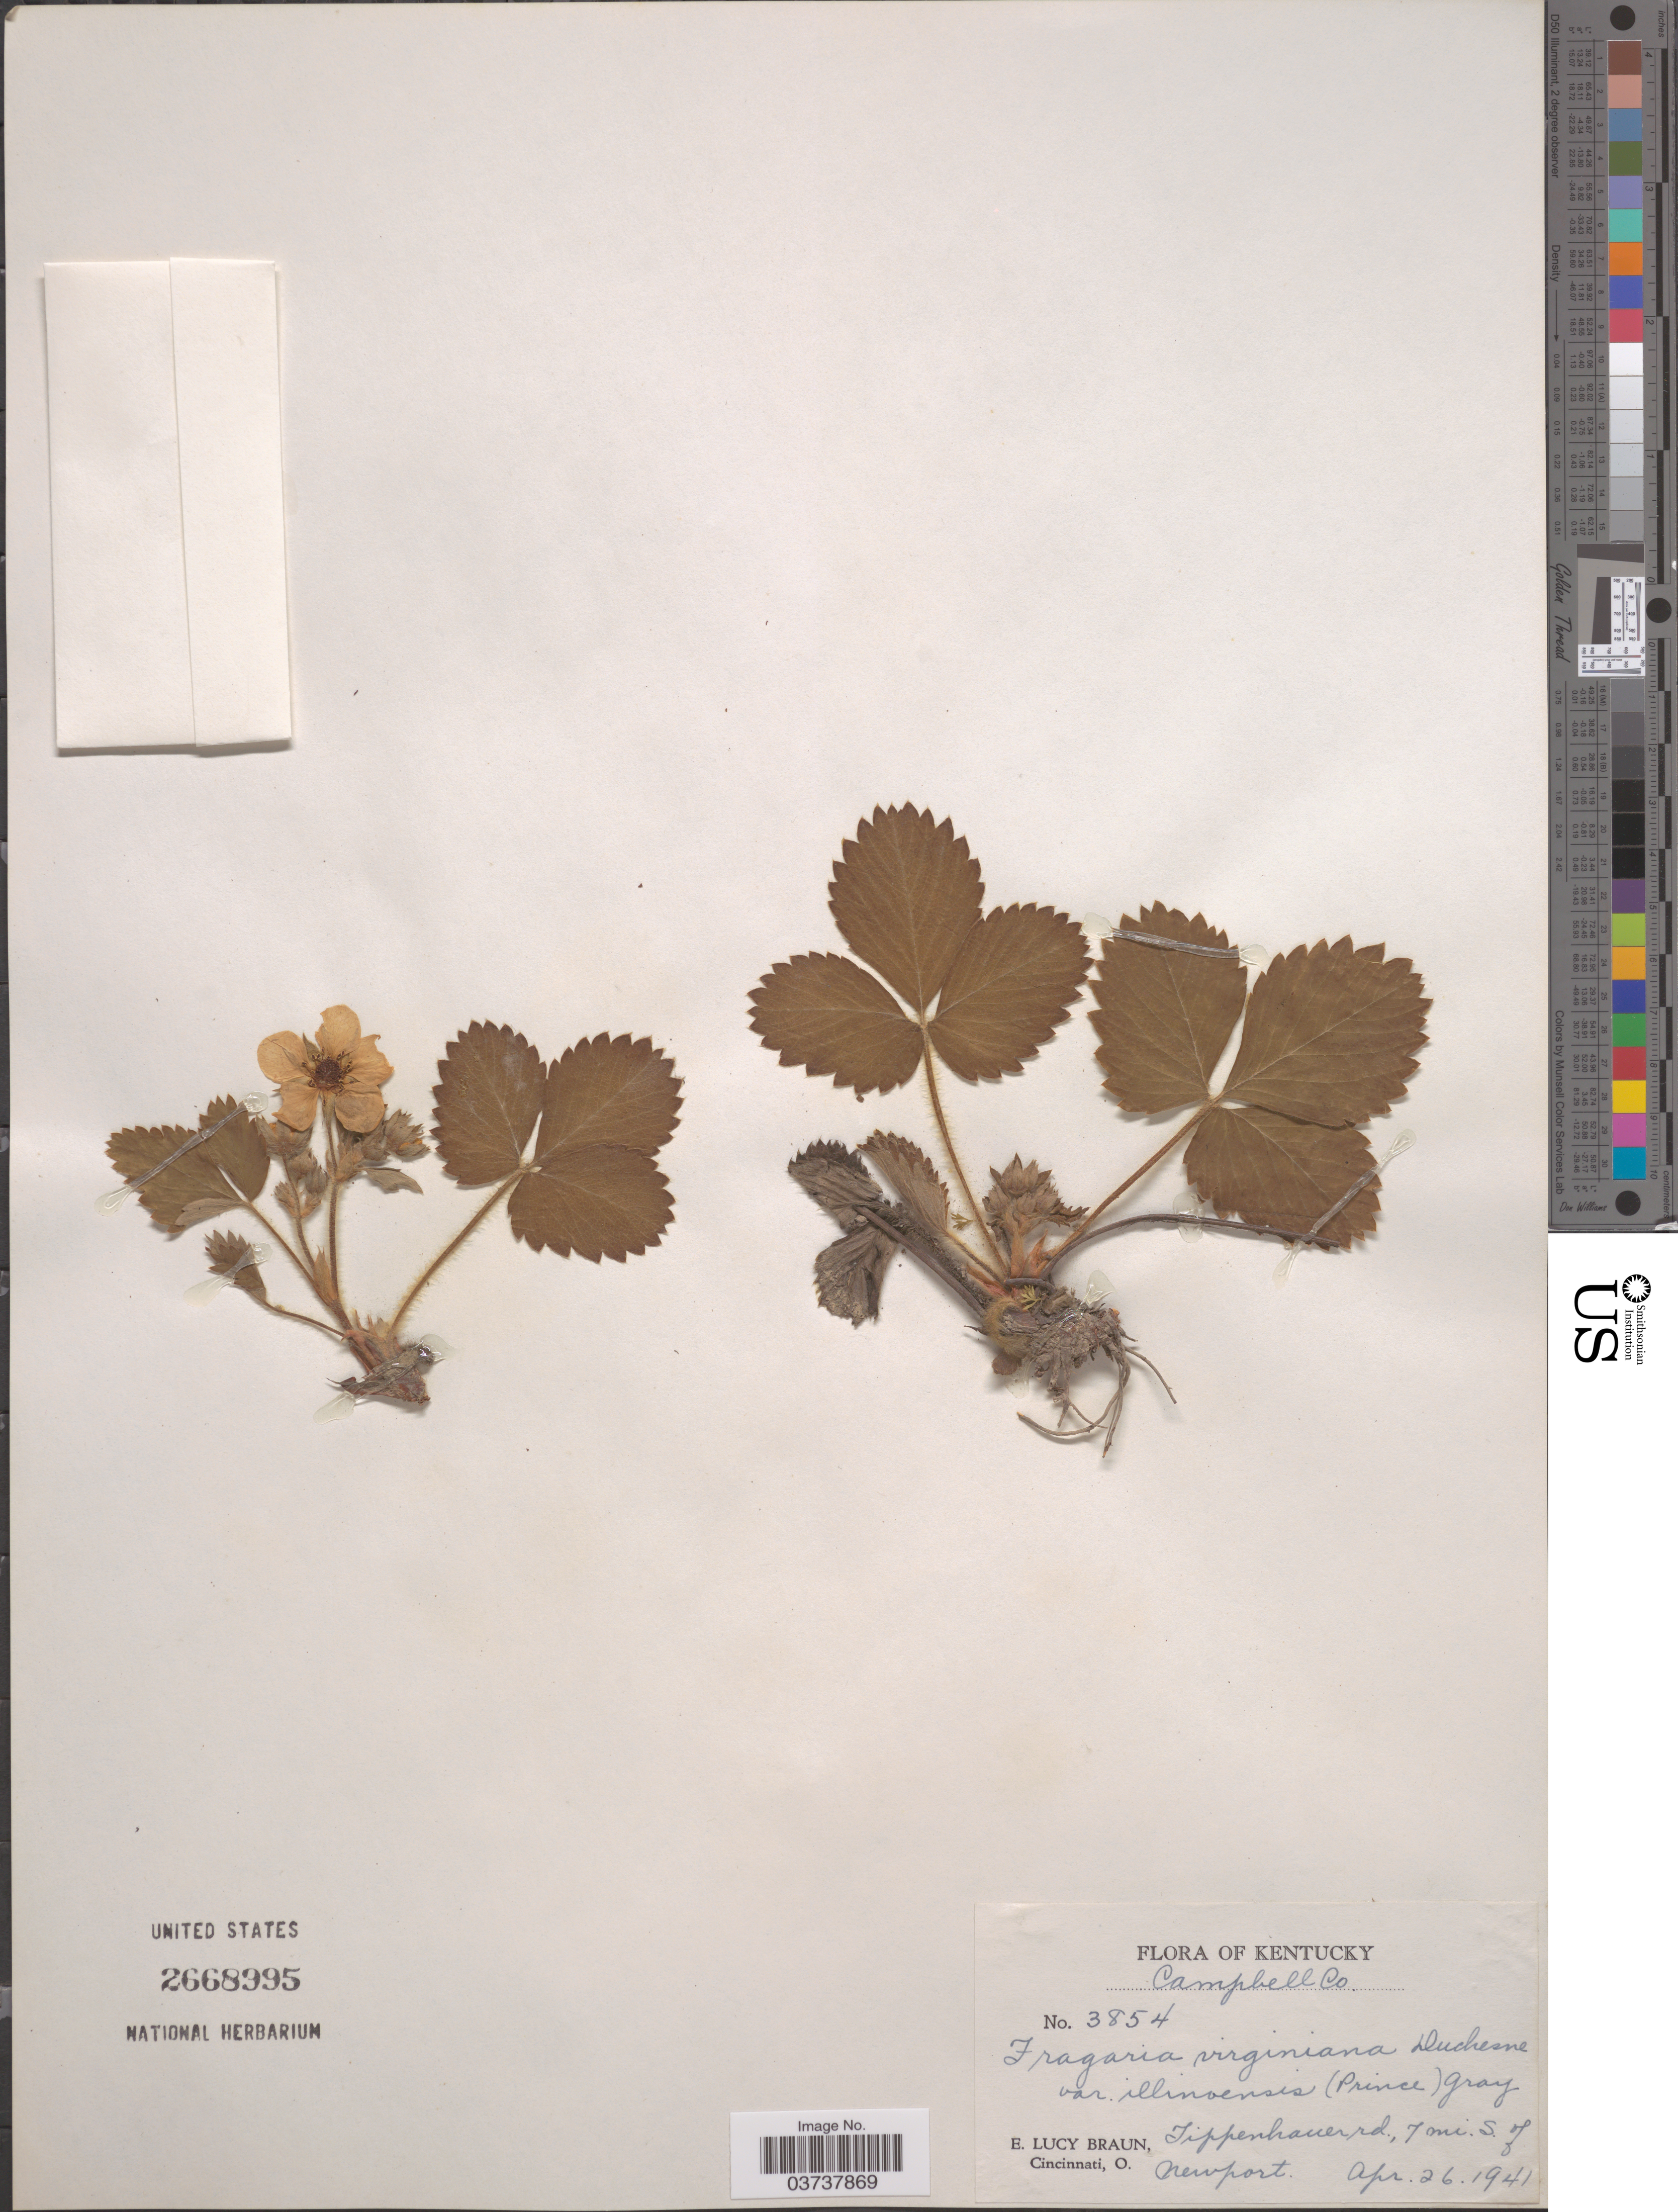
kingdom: Plantae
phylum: Tracheophyta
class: Magnoliopsida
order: Rosales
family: Rosaceae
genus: Fragaria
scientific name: Fragaria virginiana var. illinoensis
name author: A. Gray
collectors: E. L. Braun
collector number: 3854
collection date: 1941-04-26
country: United States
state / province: Kentucky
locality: Campbell Co. Tippenhauer rd., 7 mi. S. of Newport.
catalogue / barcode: US 2668995